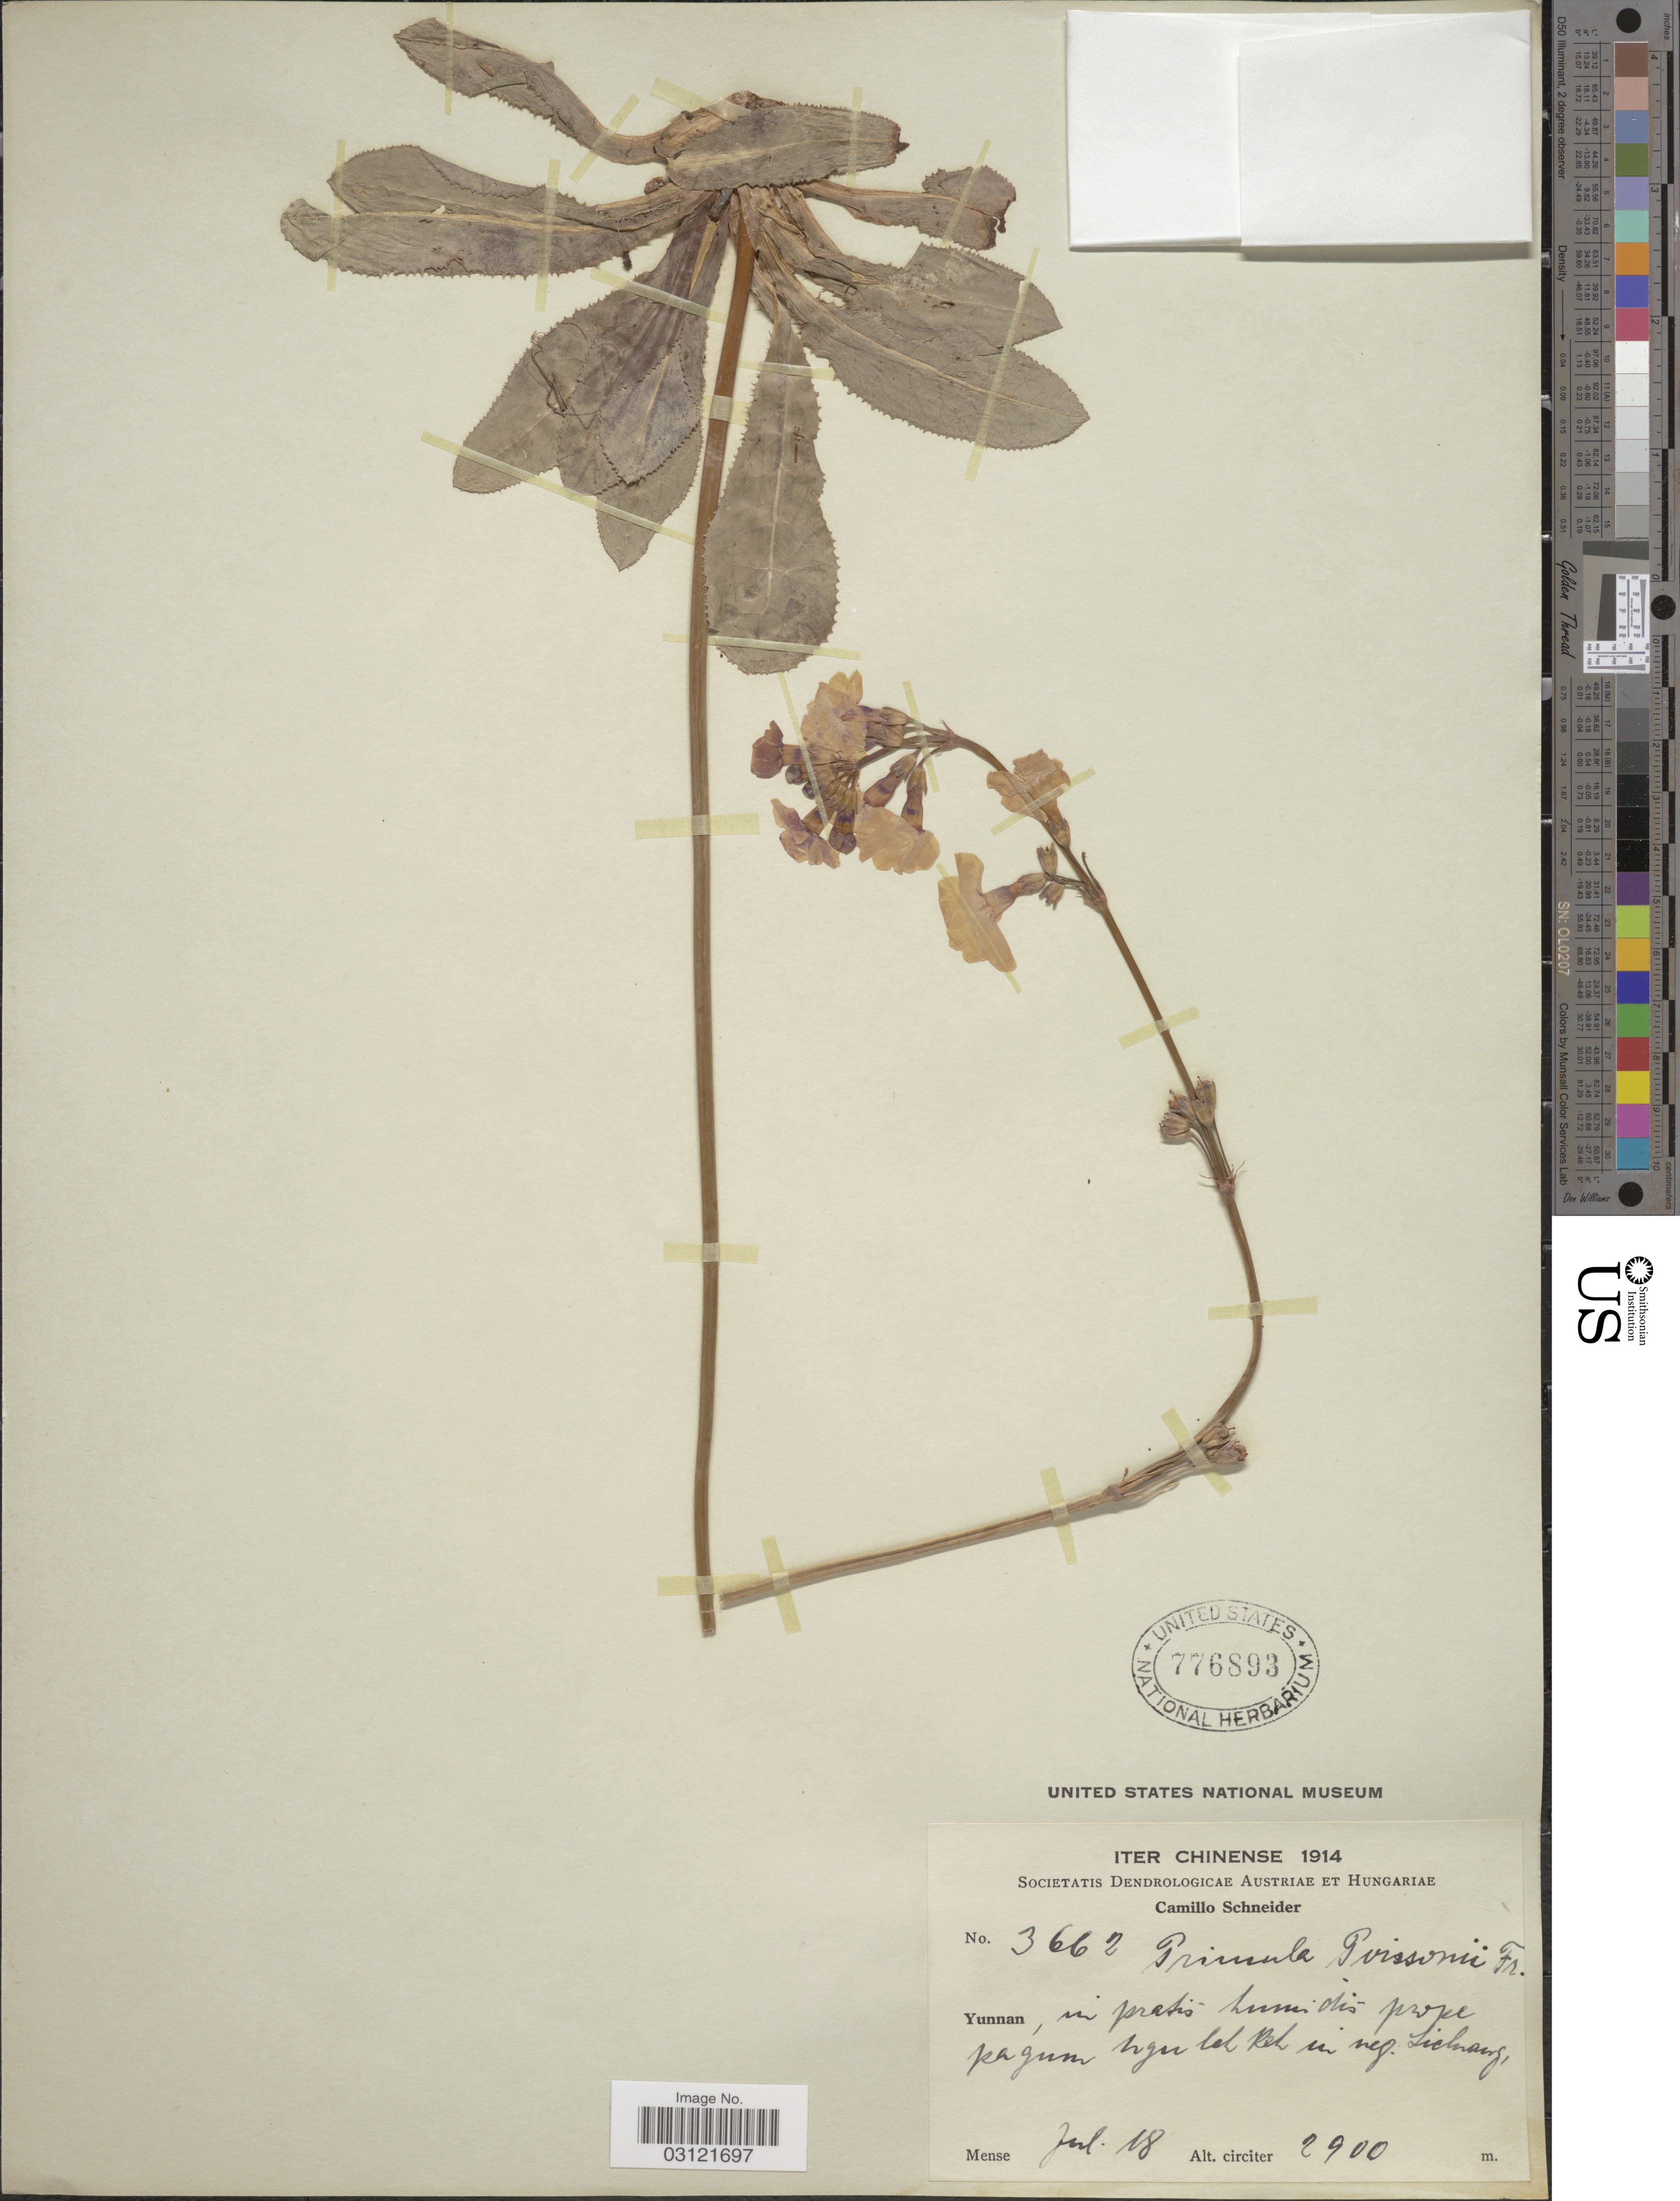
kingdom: Plantae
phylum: Tracheophyta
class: Magnoliopsida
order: Ericales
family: Primulaceae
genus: Primula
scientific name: Primula poissonii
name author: Franch.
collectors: C. K. Schneider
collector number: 3662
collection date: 1914-07-18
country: China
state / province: Yunnan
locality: In pratis humides prope pagum ngulal [interpreted] rek [interpreted] in neg [interpreted]. Lichiang.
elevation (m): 2900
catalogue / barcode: US 776893